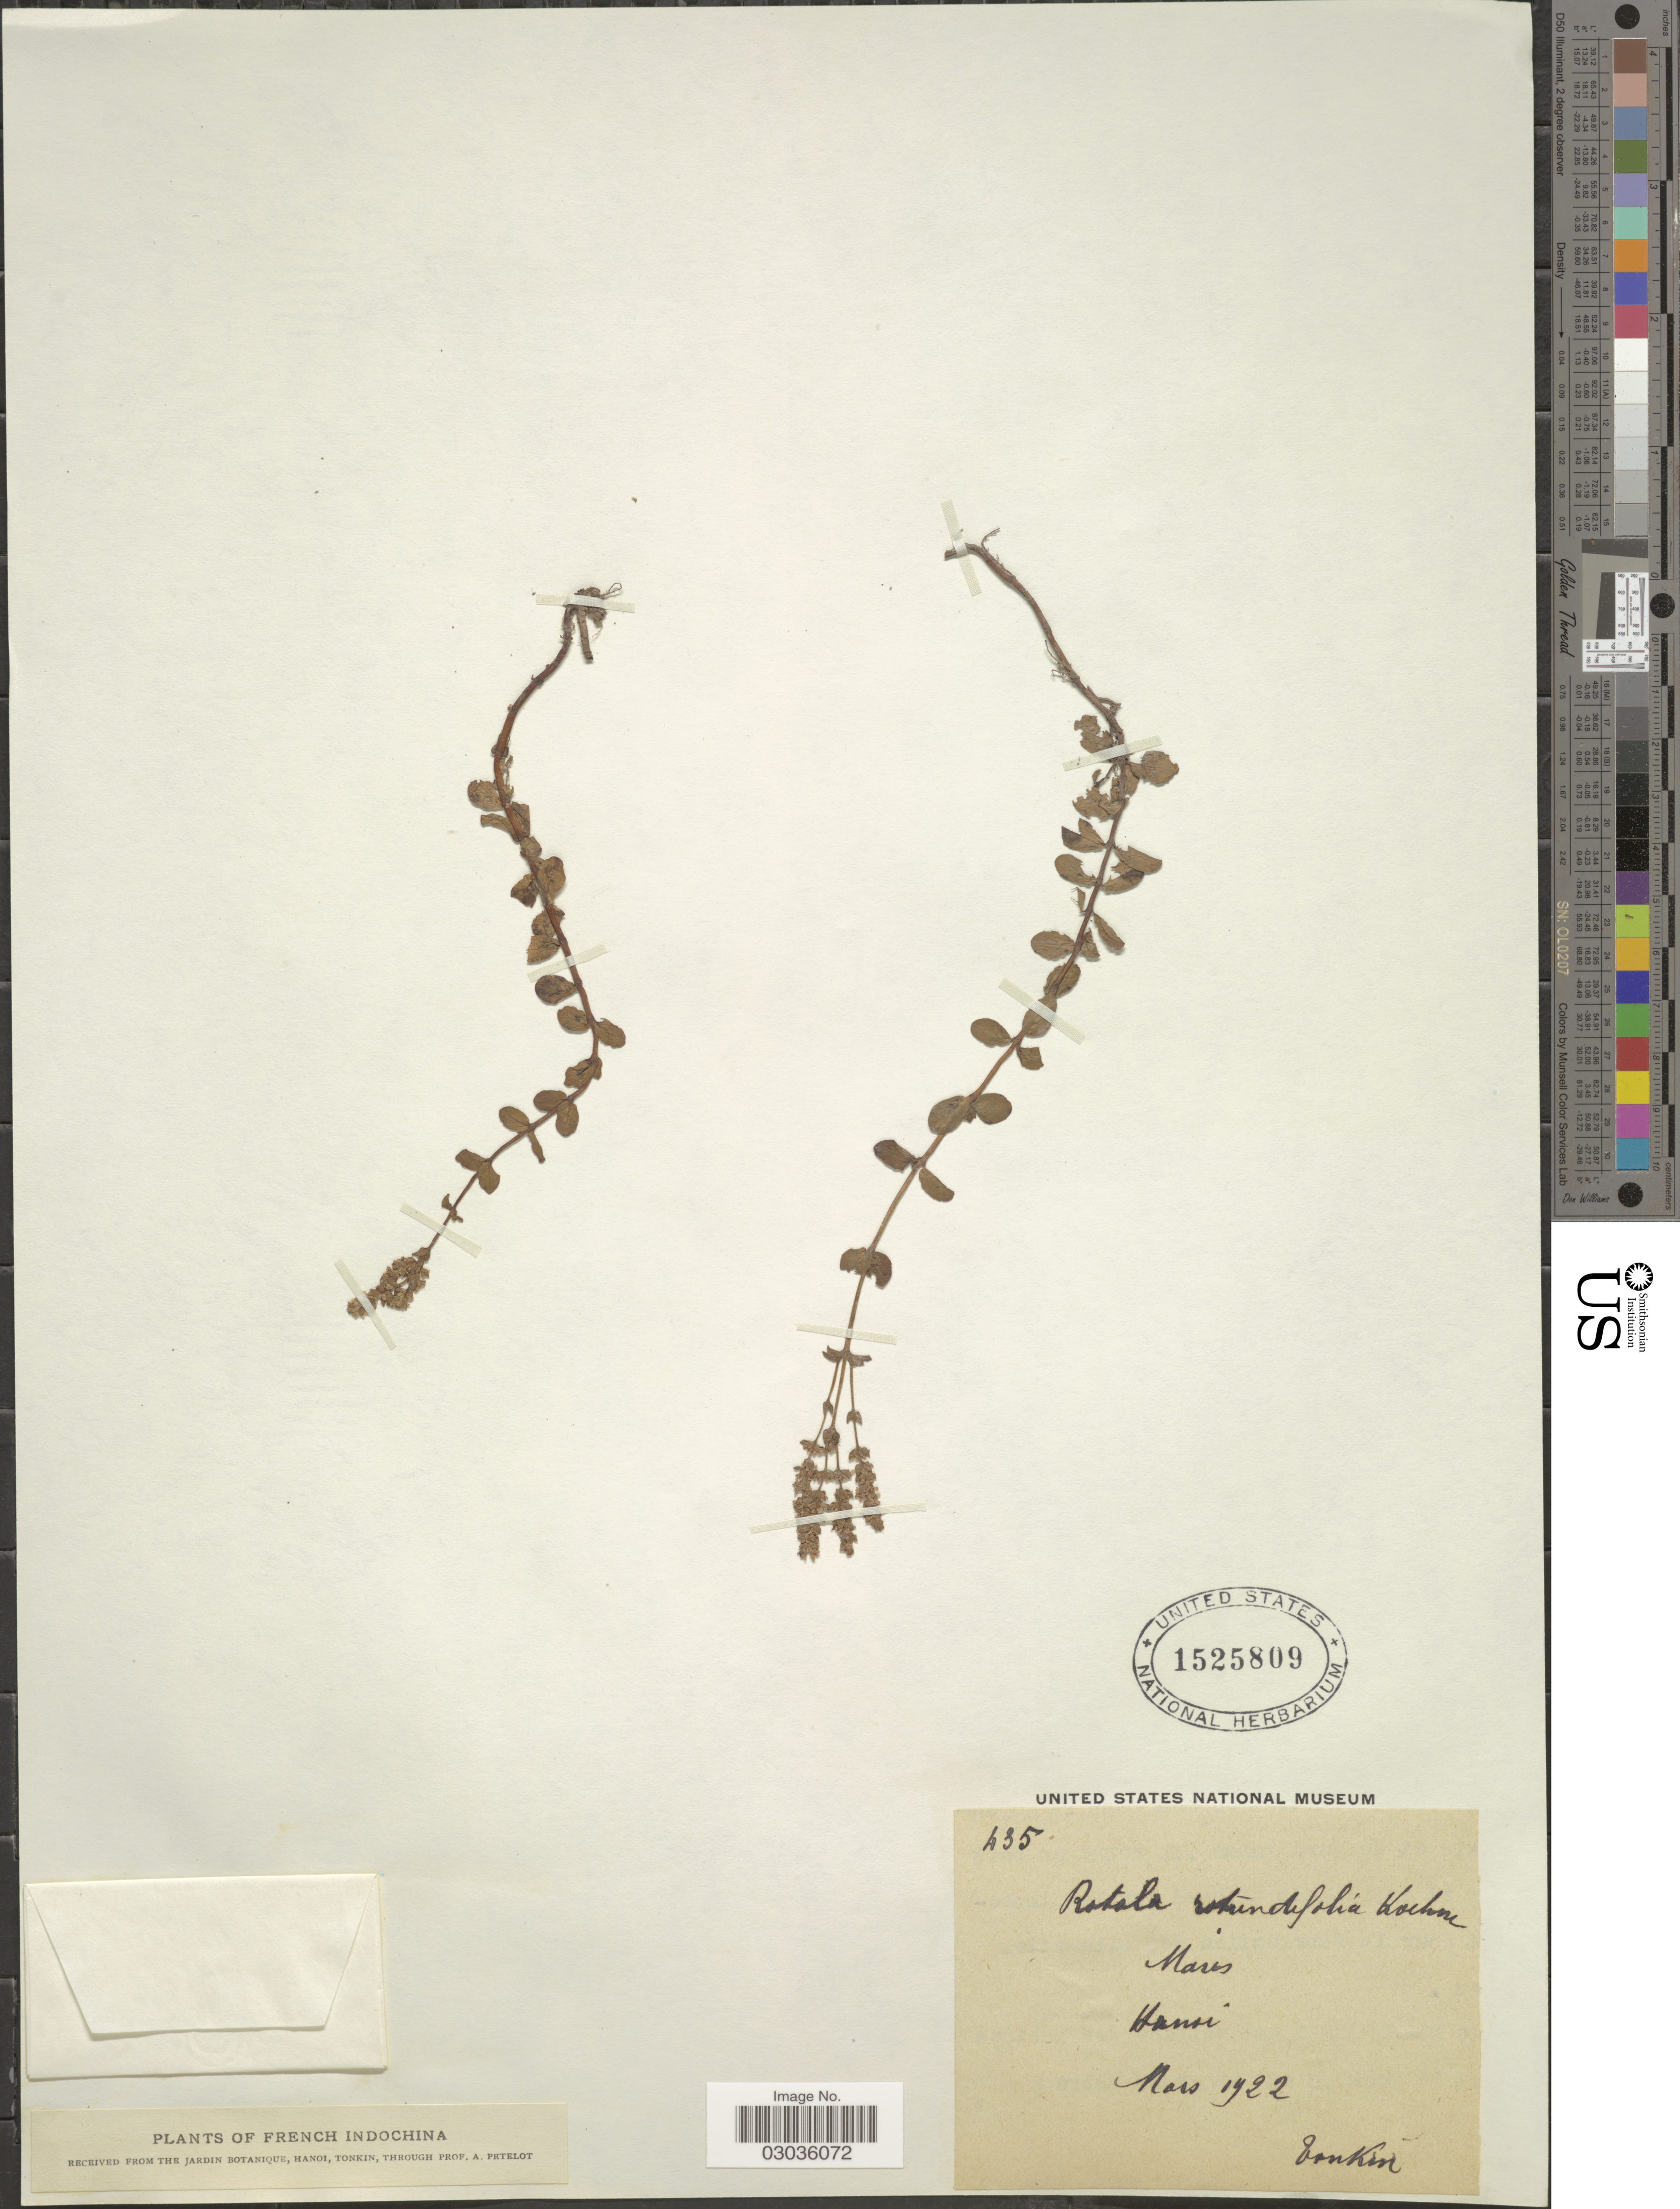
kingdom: Plantae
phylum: Tracheophyta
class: Magnoliopsida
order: Myrtales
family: Lythraceae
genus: Rotala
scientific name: Rotala rotundifolia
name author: (Buch.-Ham. & Roxb.) Koehne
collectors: A. Petelot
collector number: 435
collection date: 1922-03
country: Vietnam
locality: Tonkin. Mares [interpreted], Hanoi.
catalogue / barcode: US 1525809